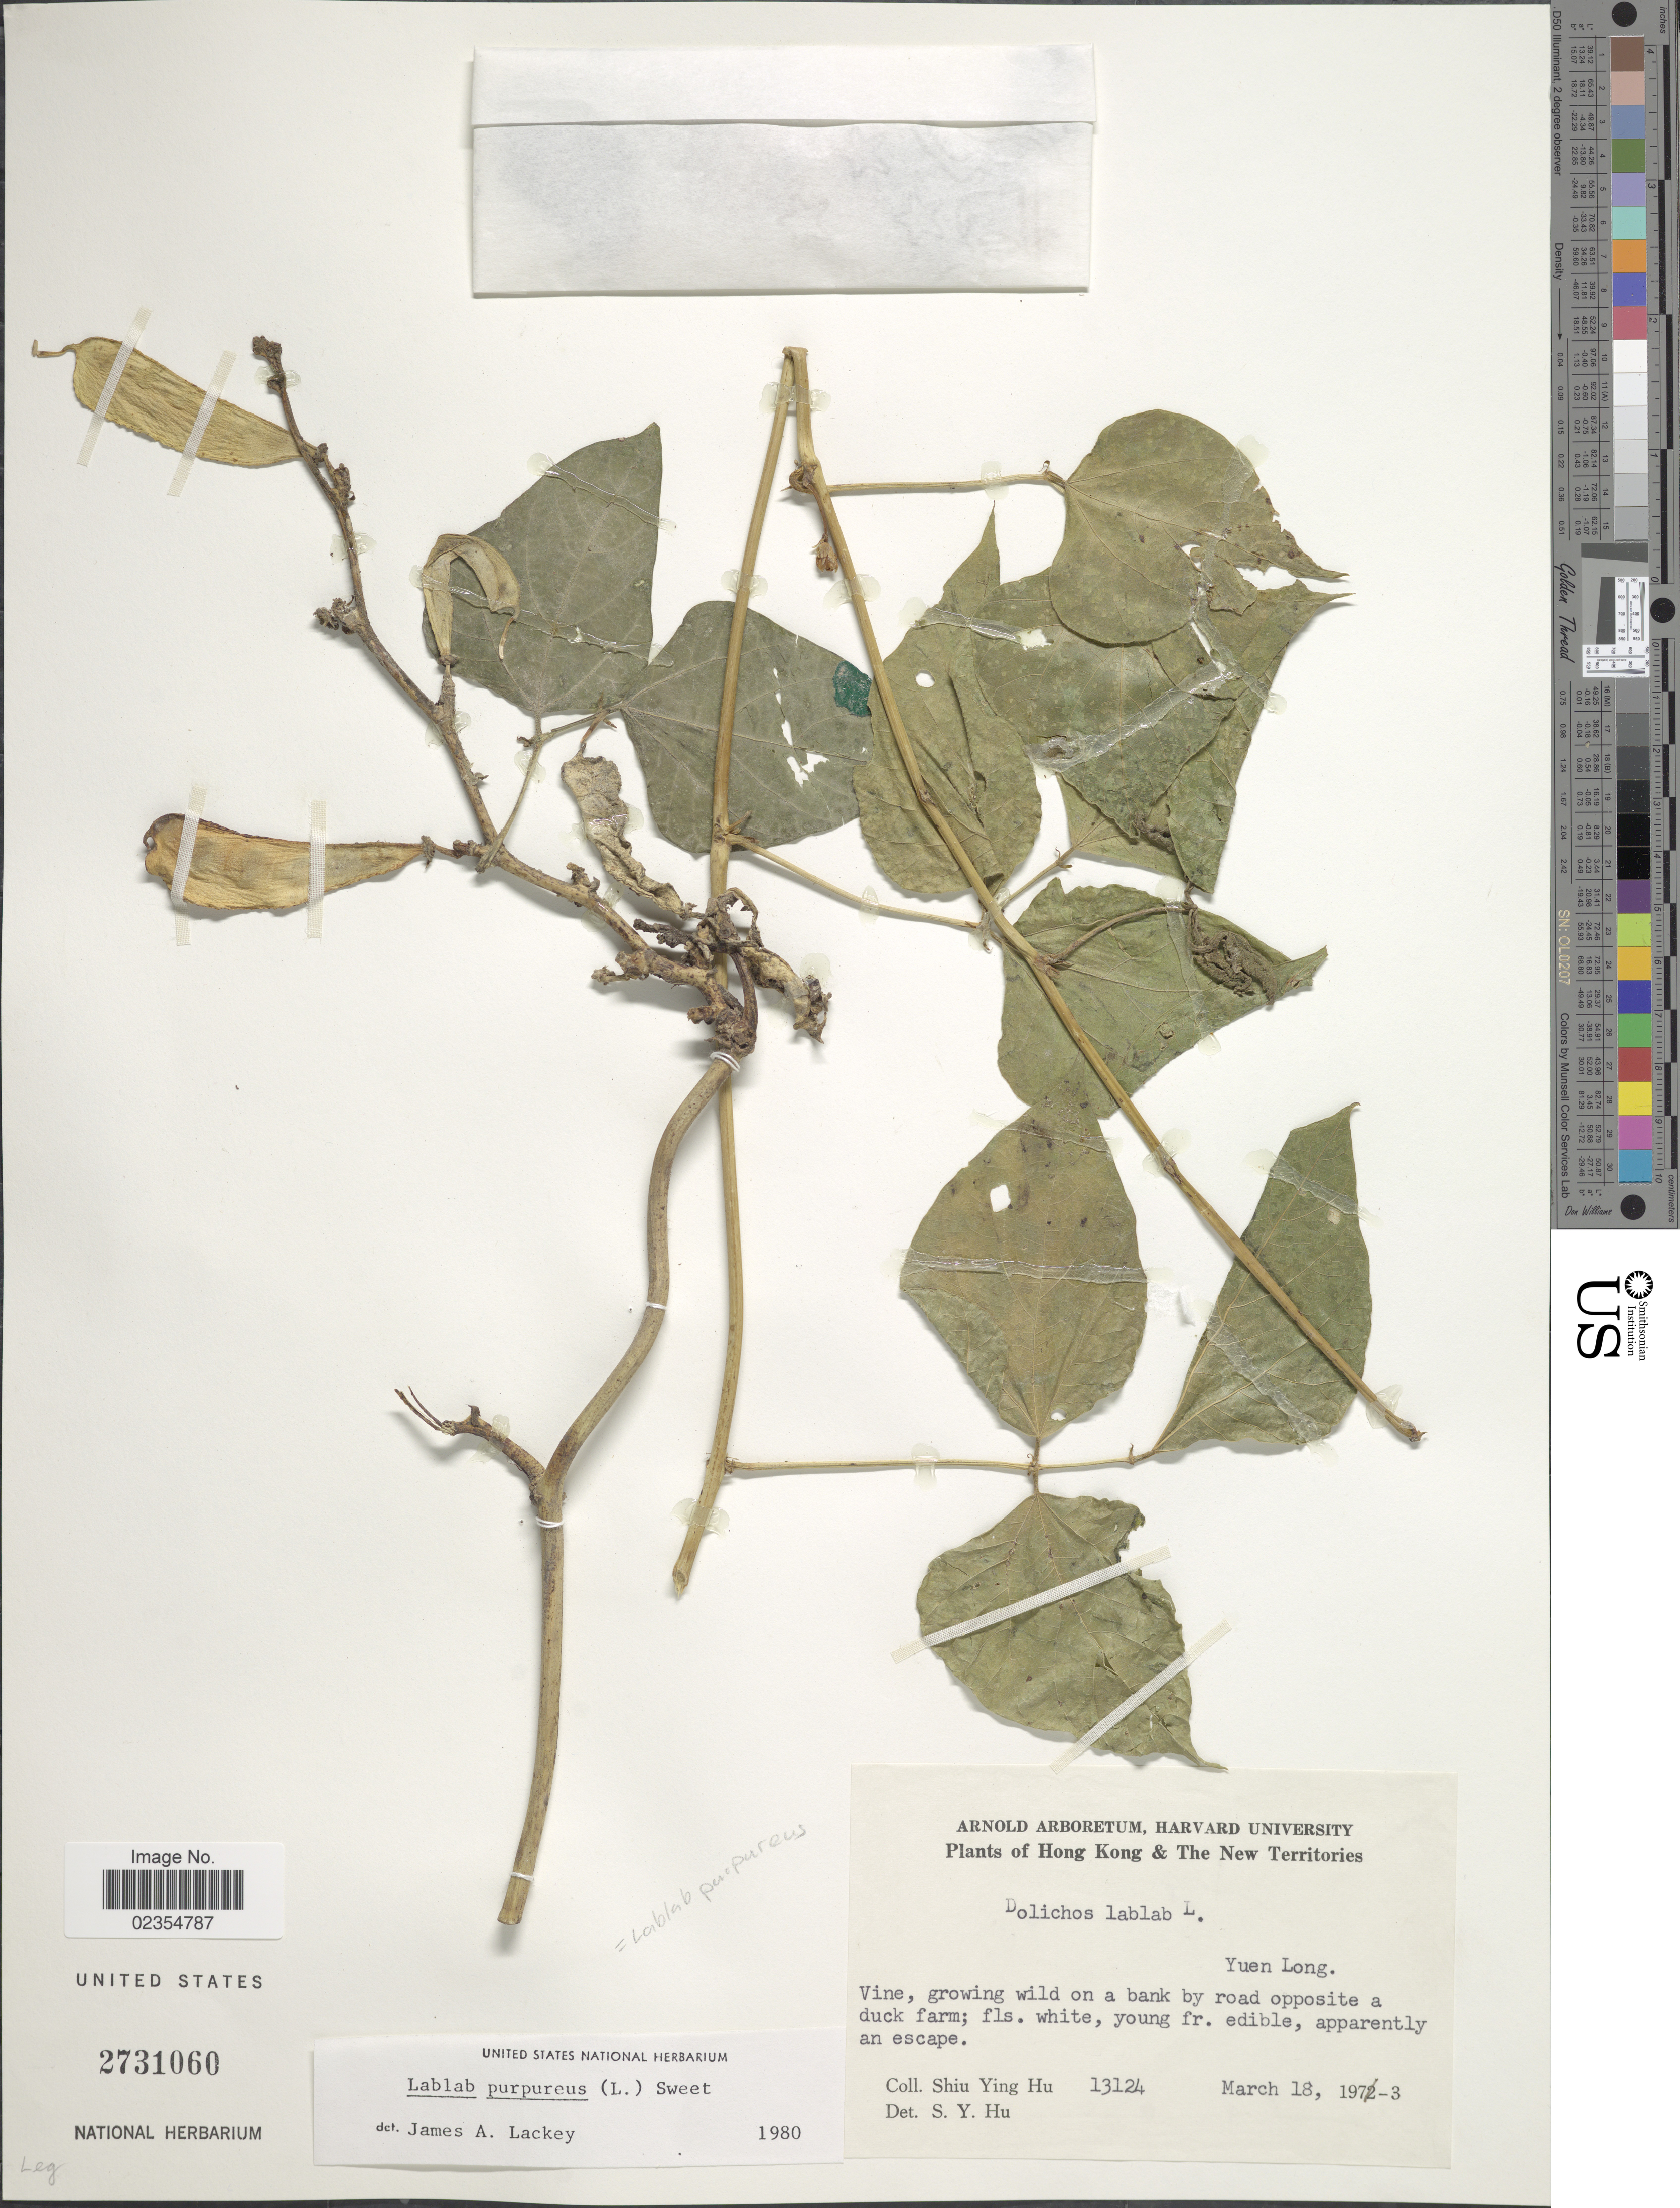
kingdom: Plantae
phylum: Tracheophyta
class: Magnoliopsida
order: Fabales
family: Fabaceae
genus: Lablab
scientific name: Lablab purpureus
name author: (L.) Sweet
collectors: S. Y. Hu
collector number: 13124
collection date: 1973-03-18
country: China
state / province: Hong Kong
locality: Hong Kong & The New Territories, Yuen Long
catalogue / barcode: US 2731060